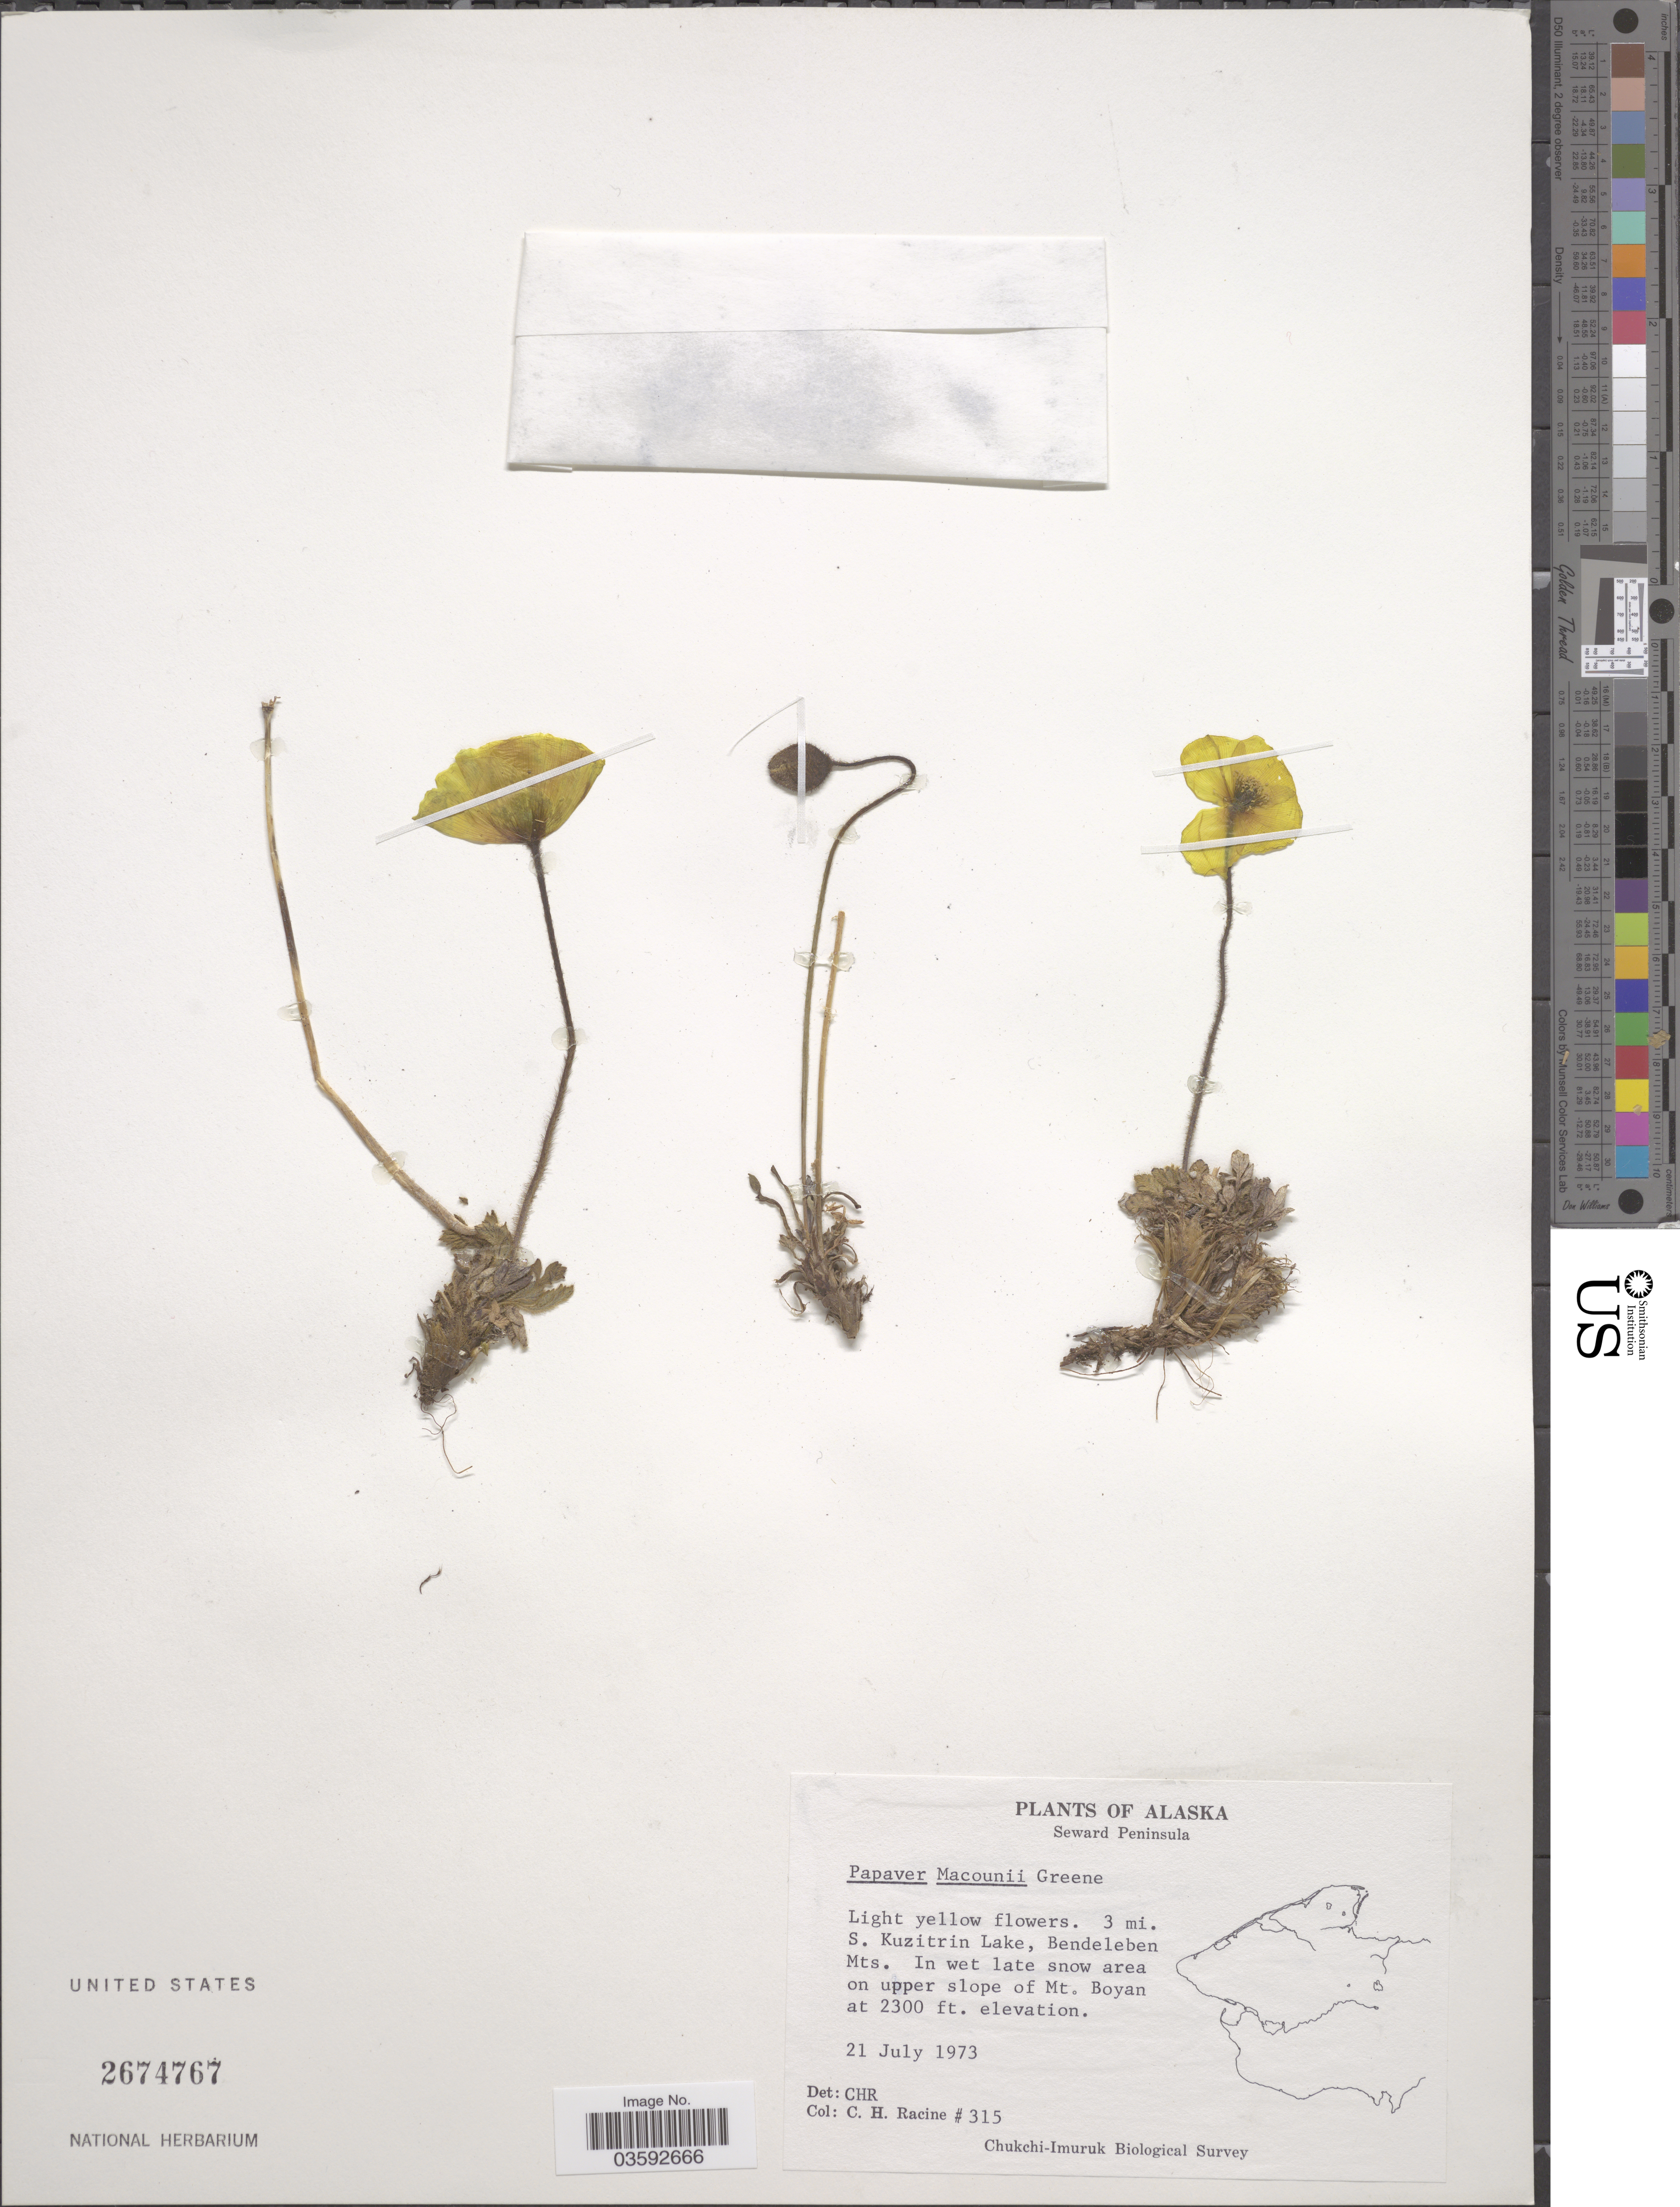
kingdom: Plantae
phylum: Tracheophyta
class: Magnoliopsida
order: Ranunculales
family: Papaveraceae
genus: Papaver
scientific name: Papaver macounii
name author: Greene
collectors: C. Racine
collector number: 315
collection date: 1973-07-21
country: United States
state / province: Alaska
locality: Seward Peninsula. 3 mi. S. Kuzitrin Lake, Bendeleben Mts. In wet late snow area on upper slope of Mt. Boyan.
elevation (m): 701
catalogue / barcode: US 2674767